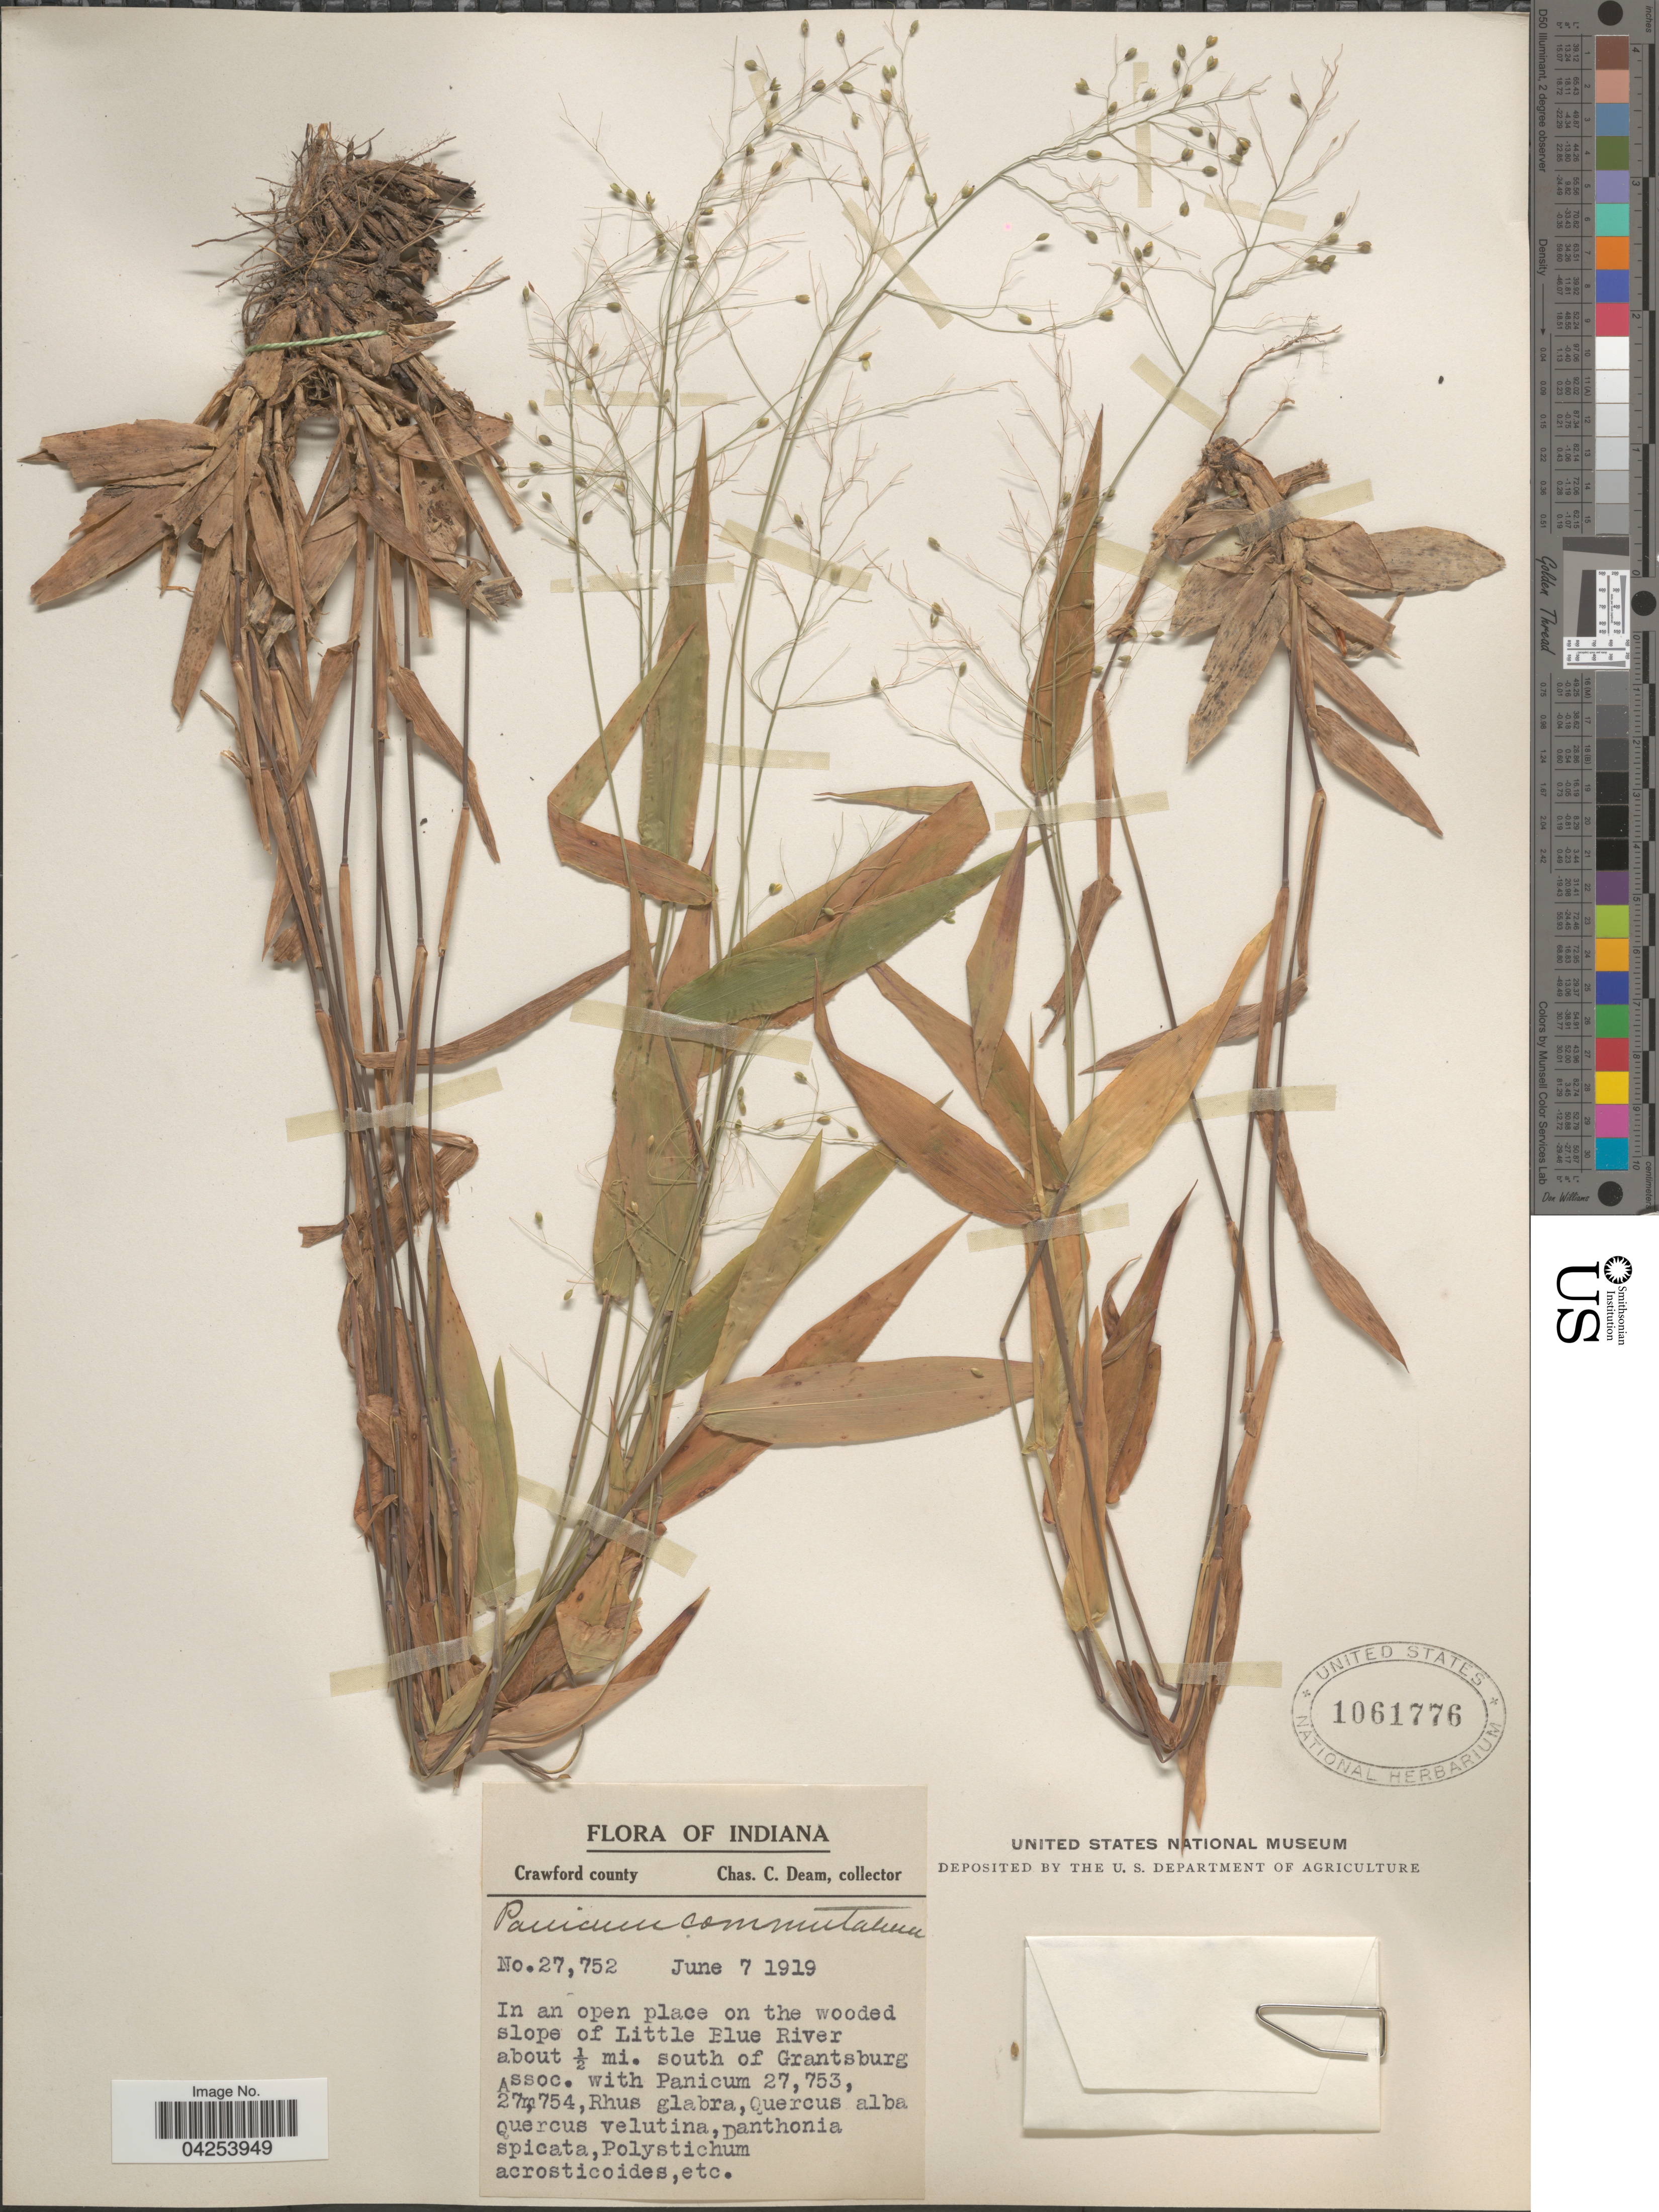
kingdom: Plantae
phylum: Tracheophyta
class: Liliopsida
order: Poales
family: Poaceae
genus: Dichanthelium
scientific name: Dichanthelium commutatum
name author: (Schult.) Gould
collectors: C. C. Deam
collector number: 27752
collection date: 1919-06-07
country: United States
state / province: Indiana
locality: Crawford county. In an open place on the wooded slope of Little Blue River about ½ mi. south of Grantsburg.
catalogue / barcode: US 1061776